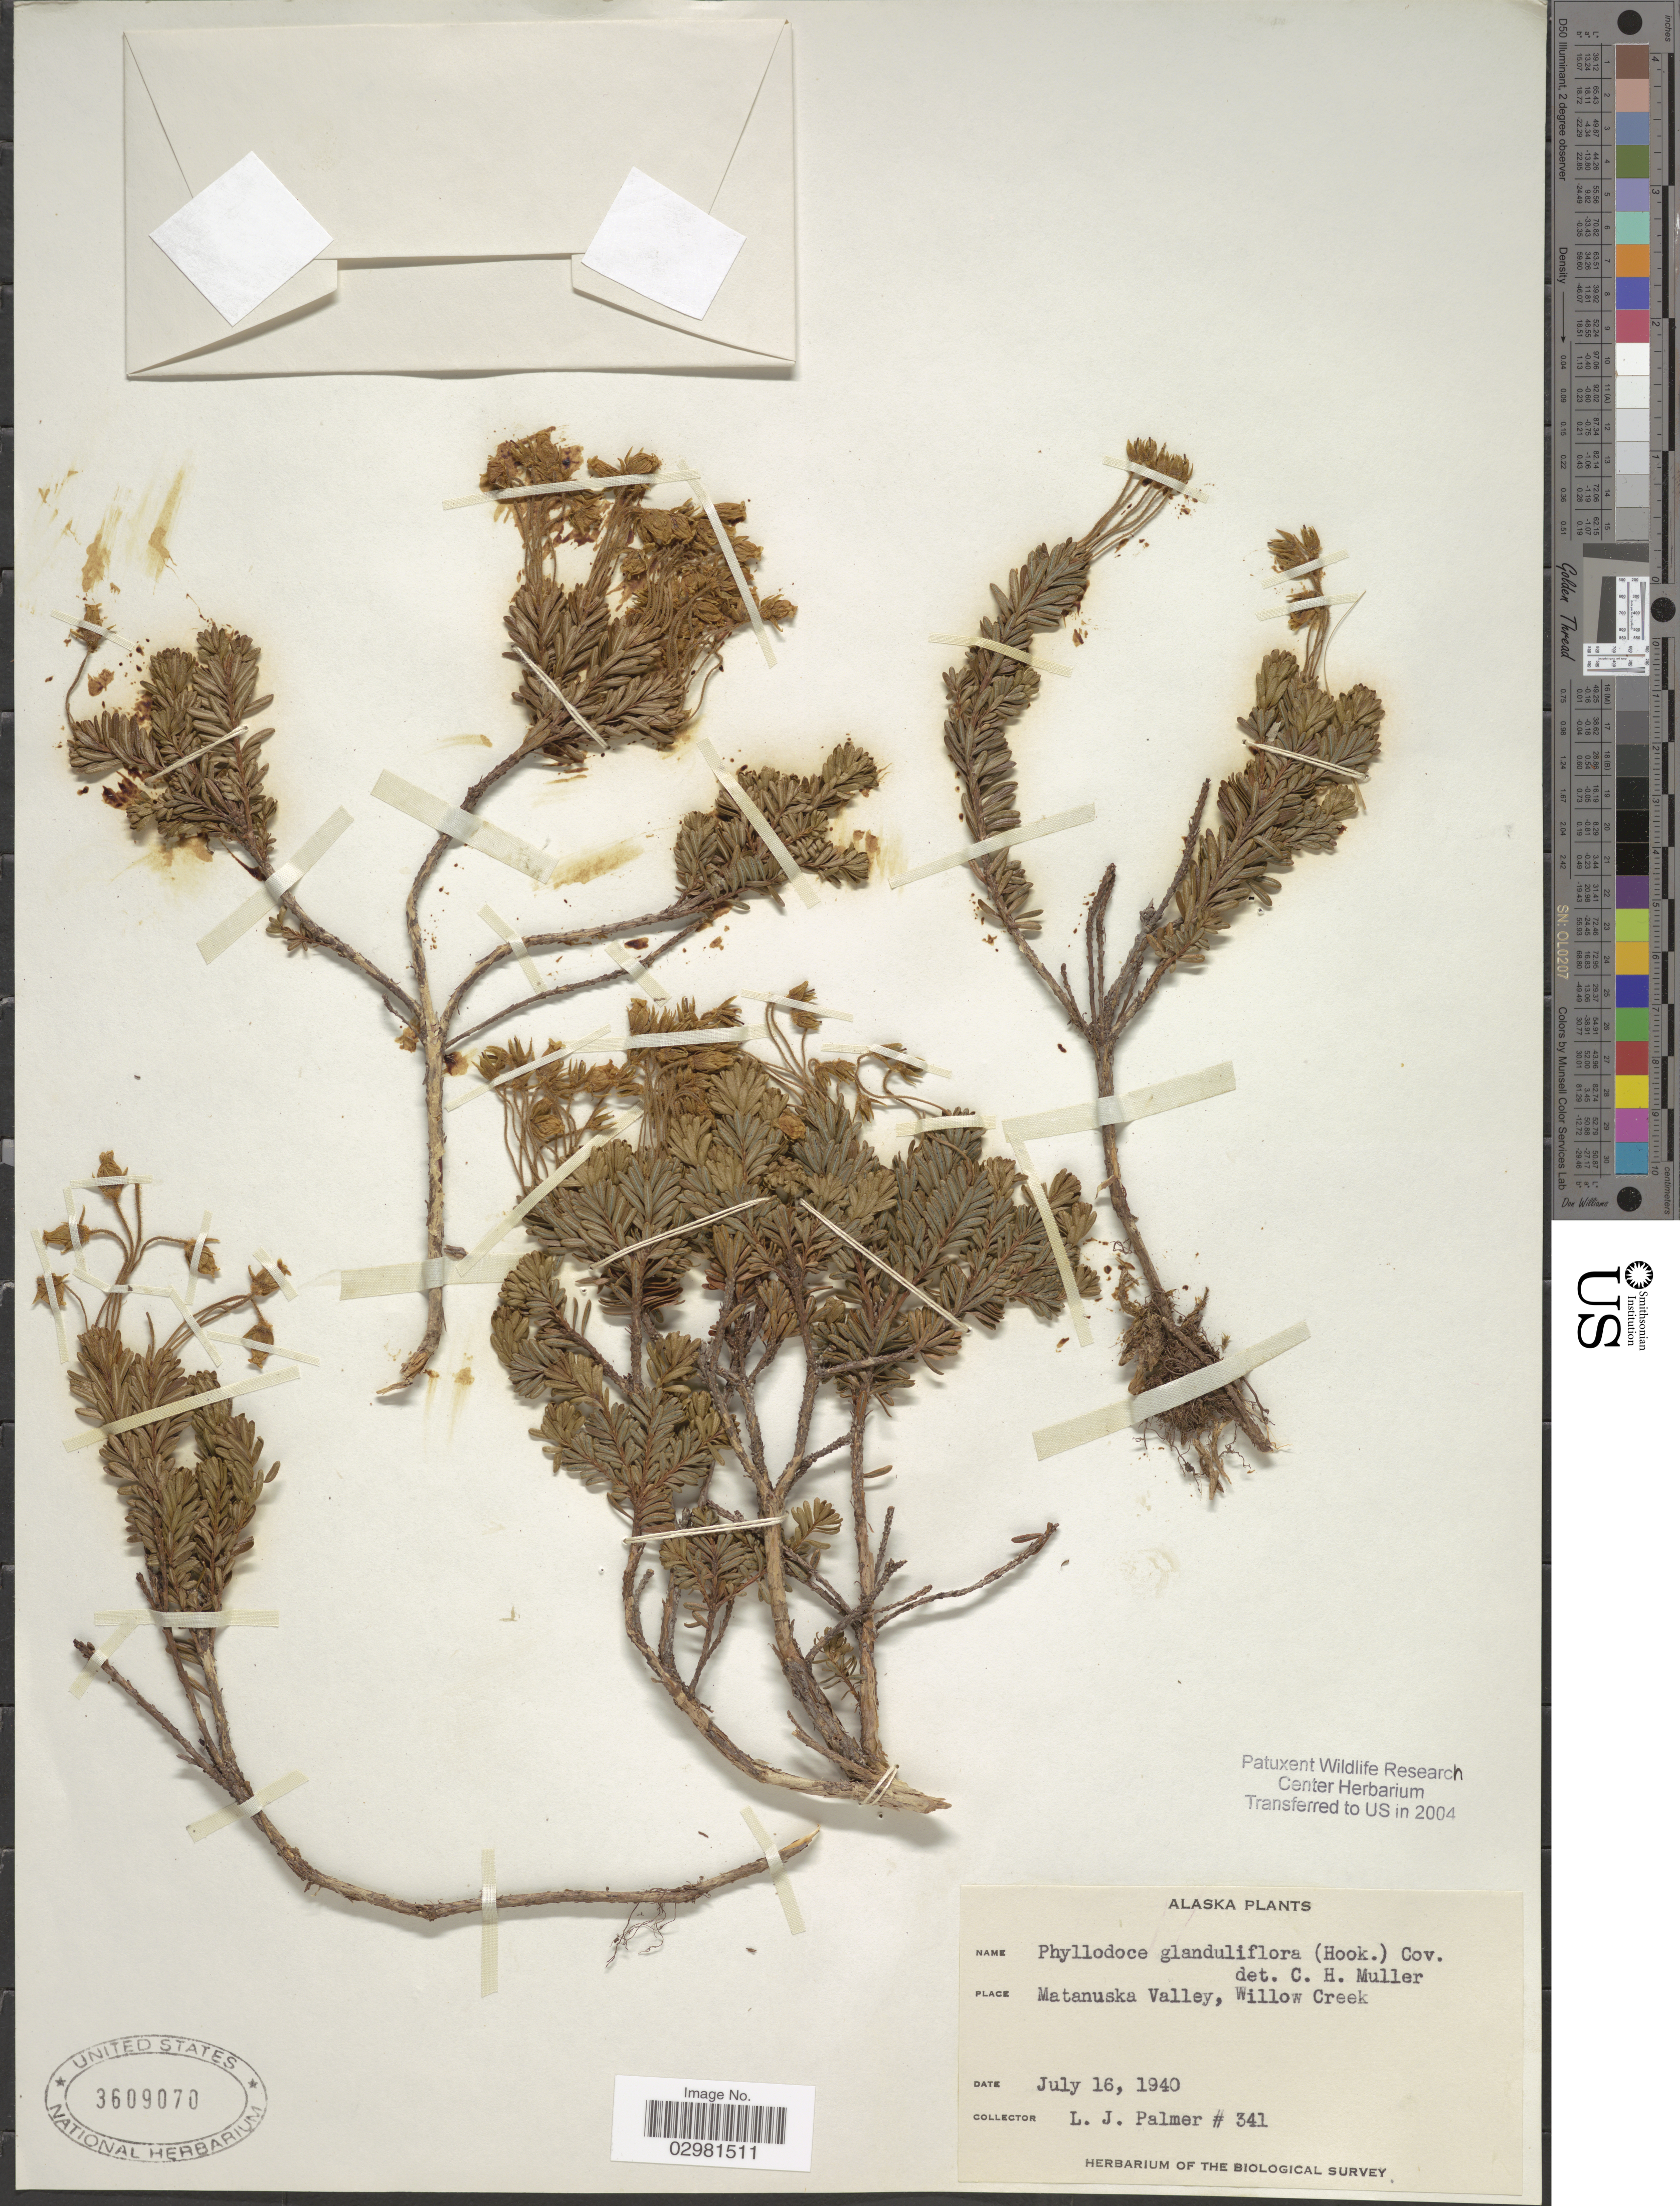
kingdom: Plantae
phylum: Tracheophyta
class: Magnoliopsida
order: Ericales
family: Ericaceae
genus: Phyllodoce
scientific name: Phyllodoce glanduliflora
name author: (Hook.) Coville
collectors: L. J. Palmer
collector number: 341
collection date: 1940-07-16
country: United States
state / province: Alaska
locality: Matanuska Valley, Willow Creek.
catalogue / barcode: US 3609070